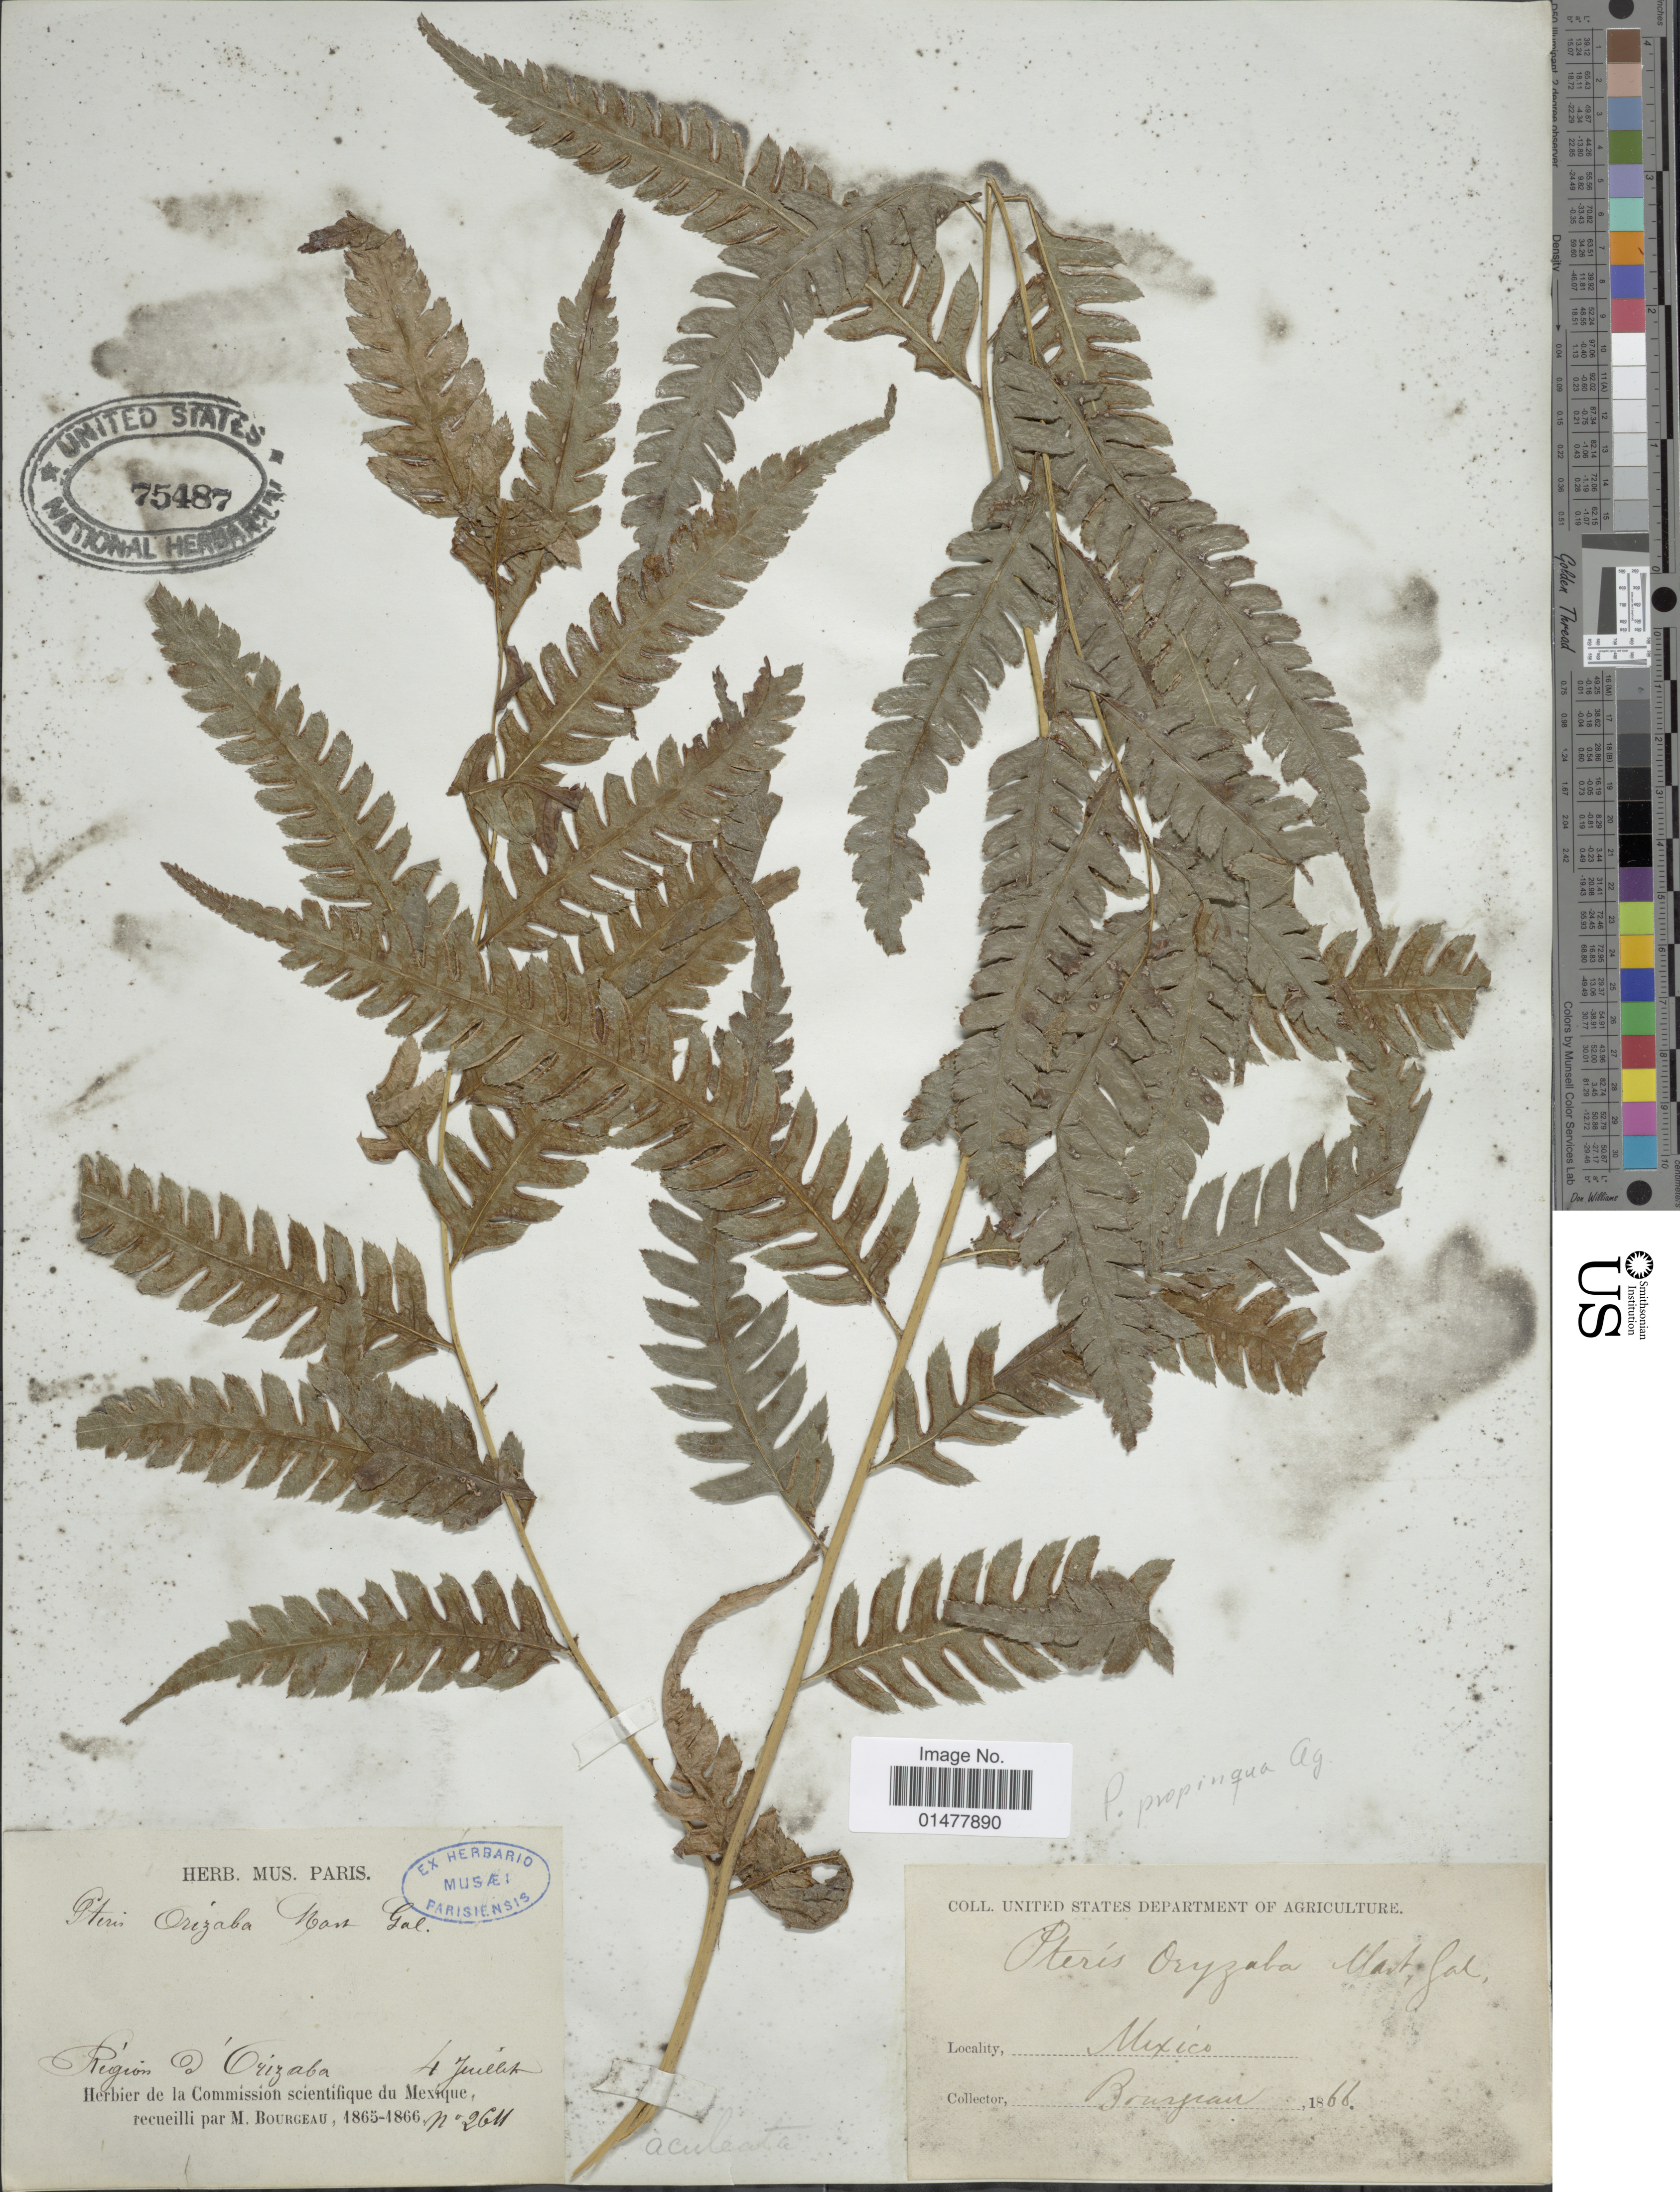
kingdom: Plantae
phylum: Tracheophyta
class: Polypodiopsida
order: Polypodiales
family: Pteridaceae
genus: Pteris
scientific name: Pteris orizabae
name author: M. Martens & Galeotti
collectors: M. Bourgeau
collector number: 2611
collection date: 1866-07-04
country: Mexico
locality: Region d'Orizaba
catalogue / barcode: US 75487